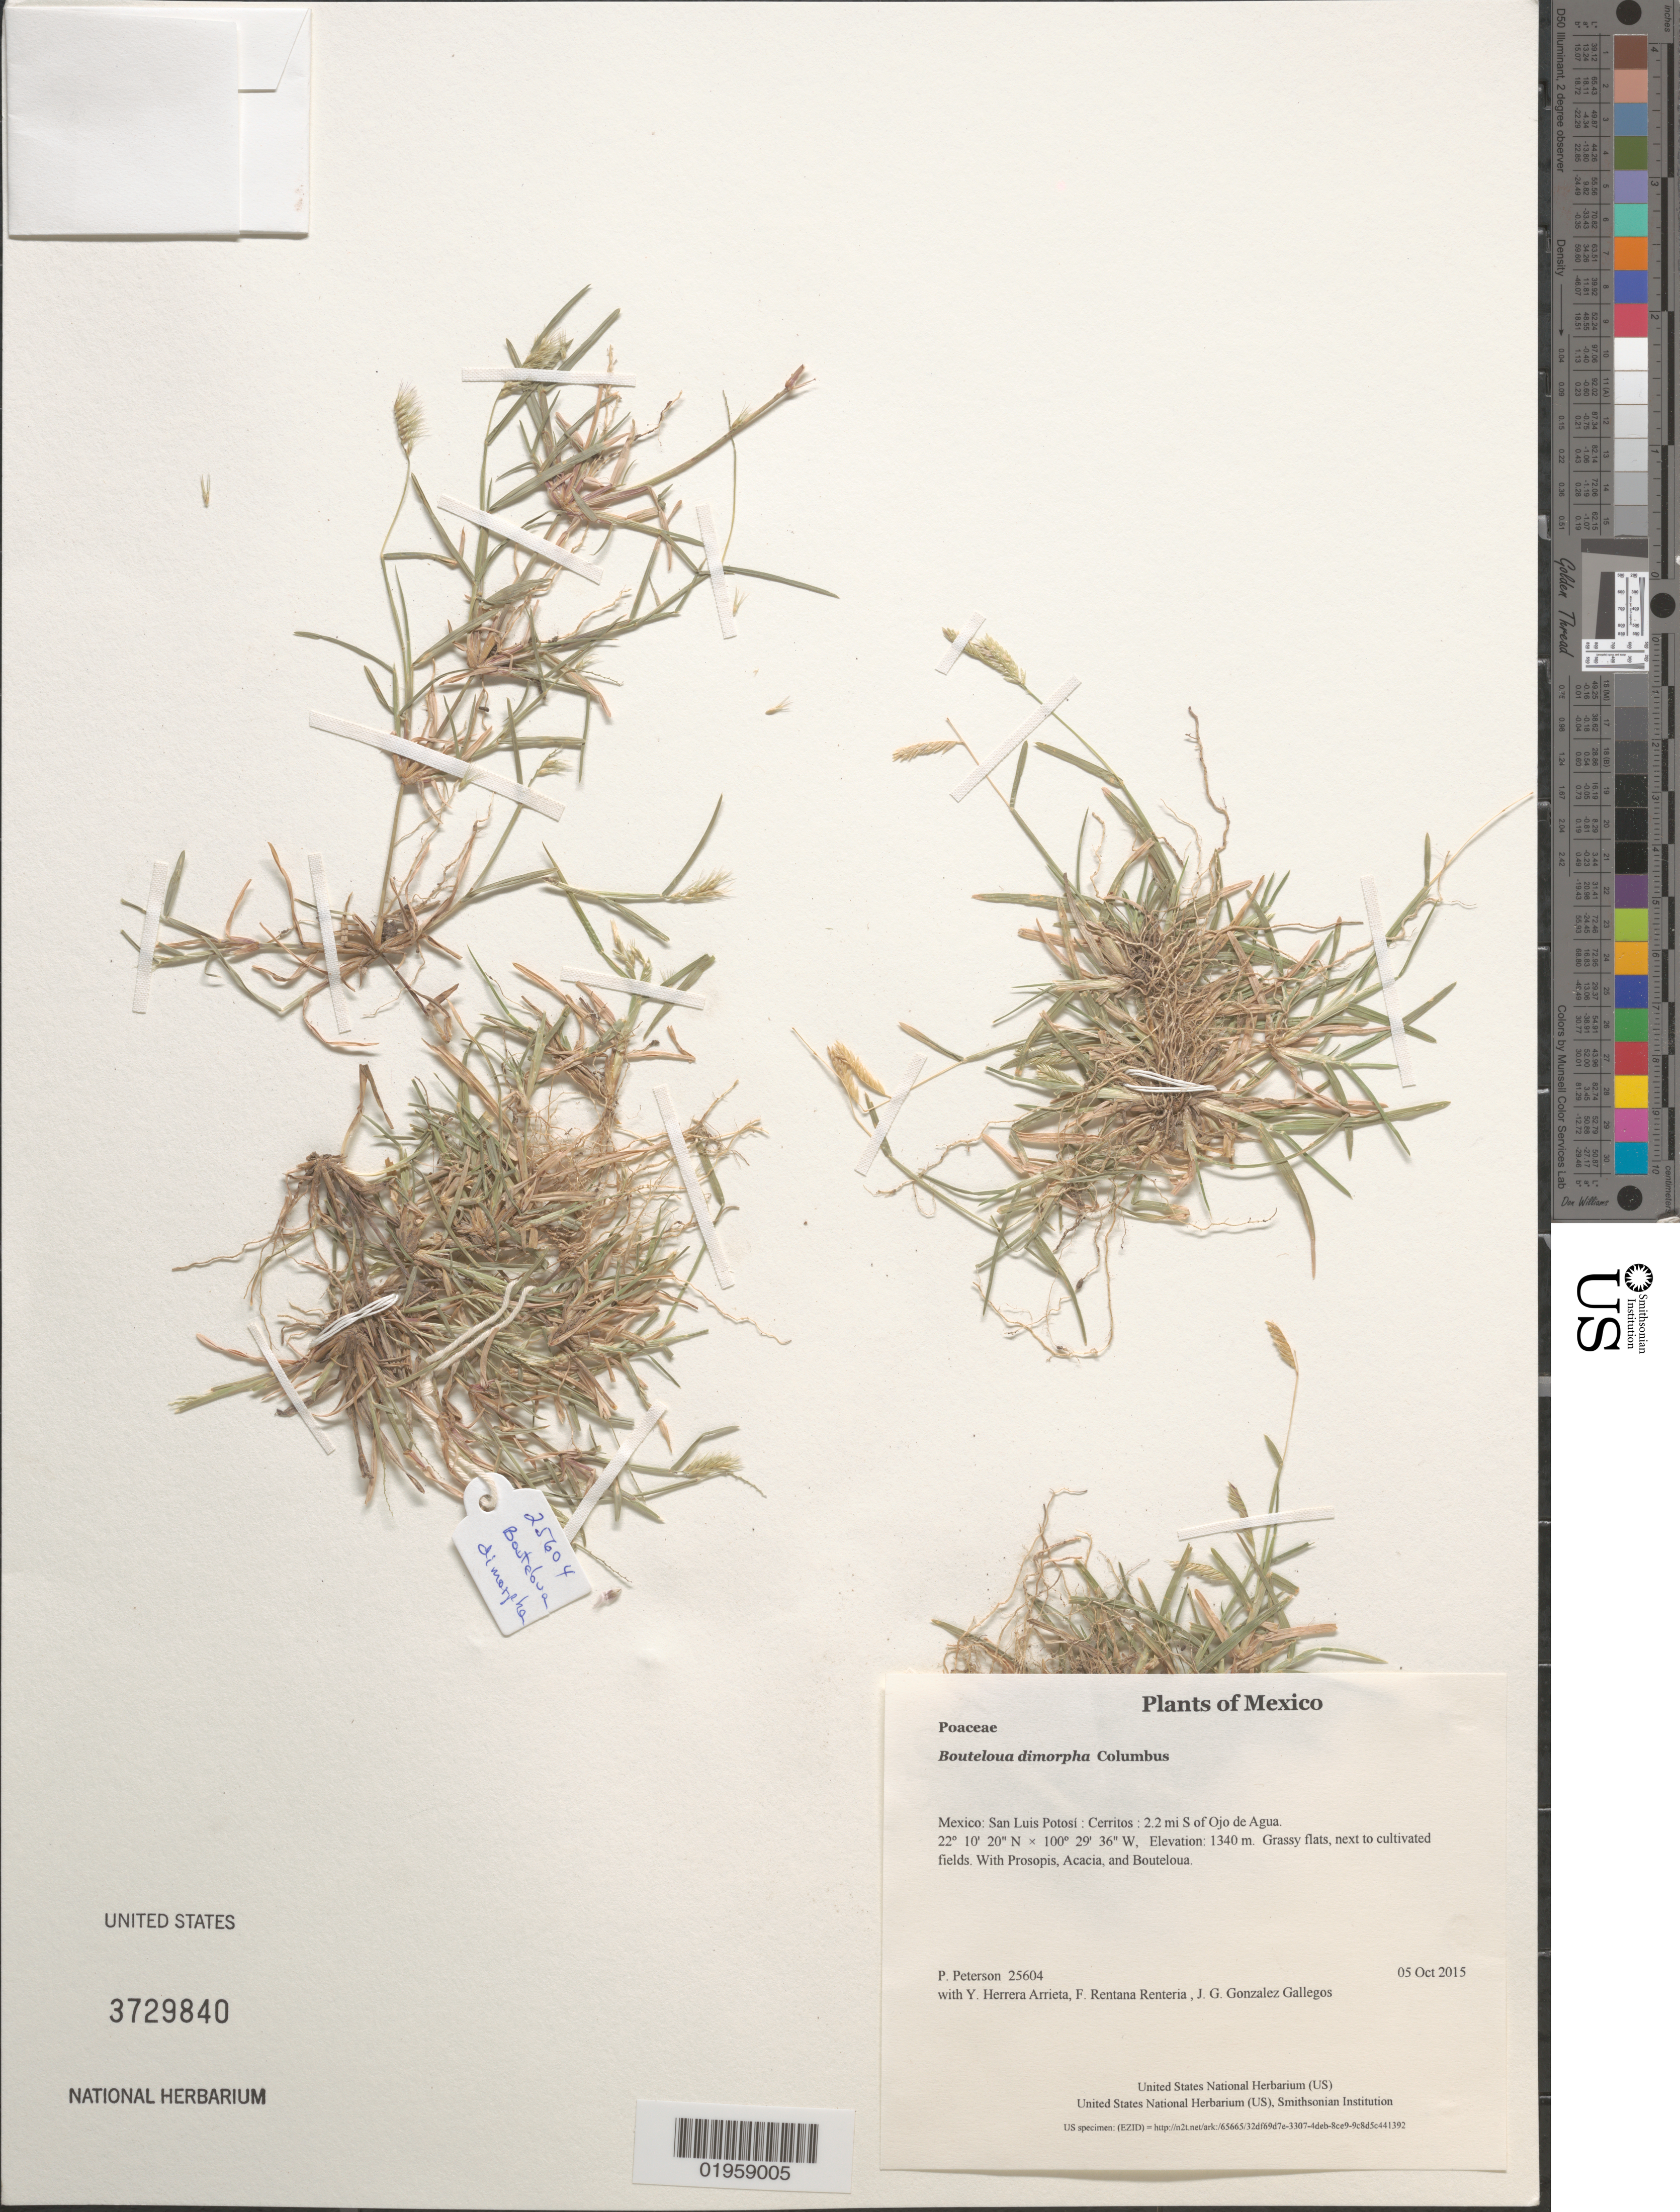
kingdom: Plantae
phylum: Tracheophyta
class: Liliopsida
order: Poales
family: Poaceae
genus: Bouteloua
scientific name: Bouteloua dimorpha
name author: Columbus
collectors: P. M. Peterson, Y. Herrera Arrieta, F. Rentana Renteria & J. G. Gonzalez Gallegos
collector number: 25604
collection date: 2015-10-05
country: Mexico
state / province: San Luis Potosí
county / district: Cerritos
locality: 2.2 mi S of Ojo de Agua.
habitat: Grassy flats, next to cultivated fields.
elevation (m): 1340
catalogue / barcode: US 3729840